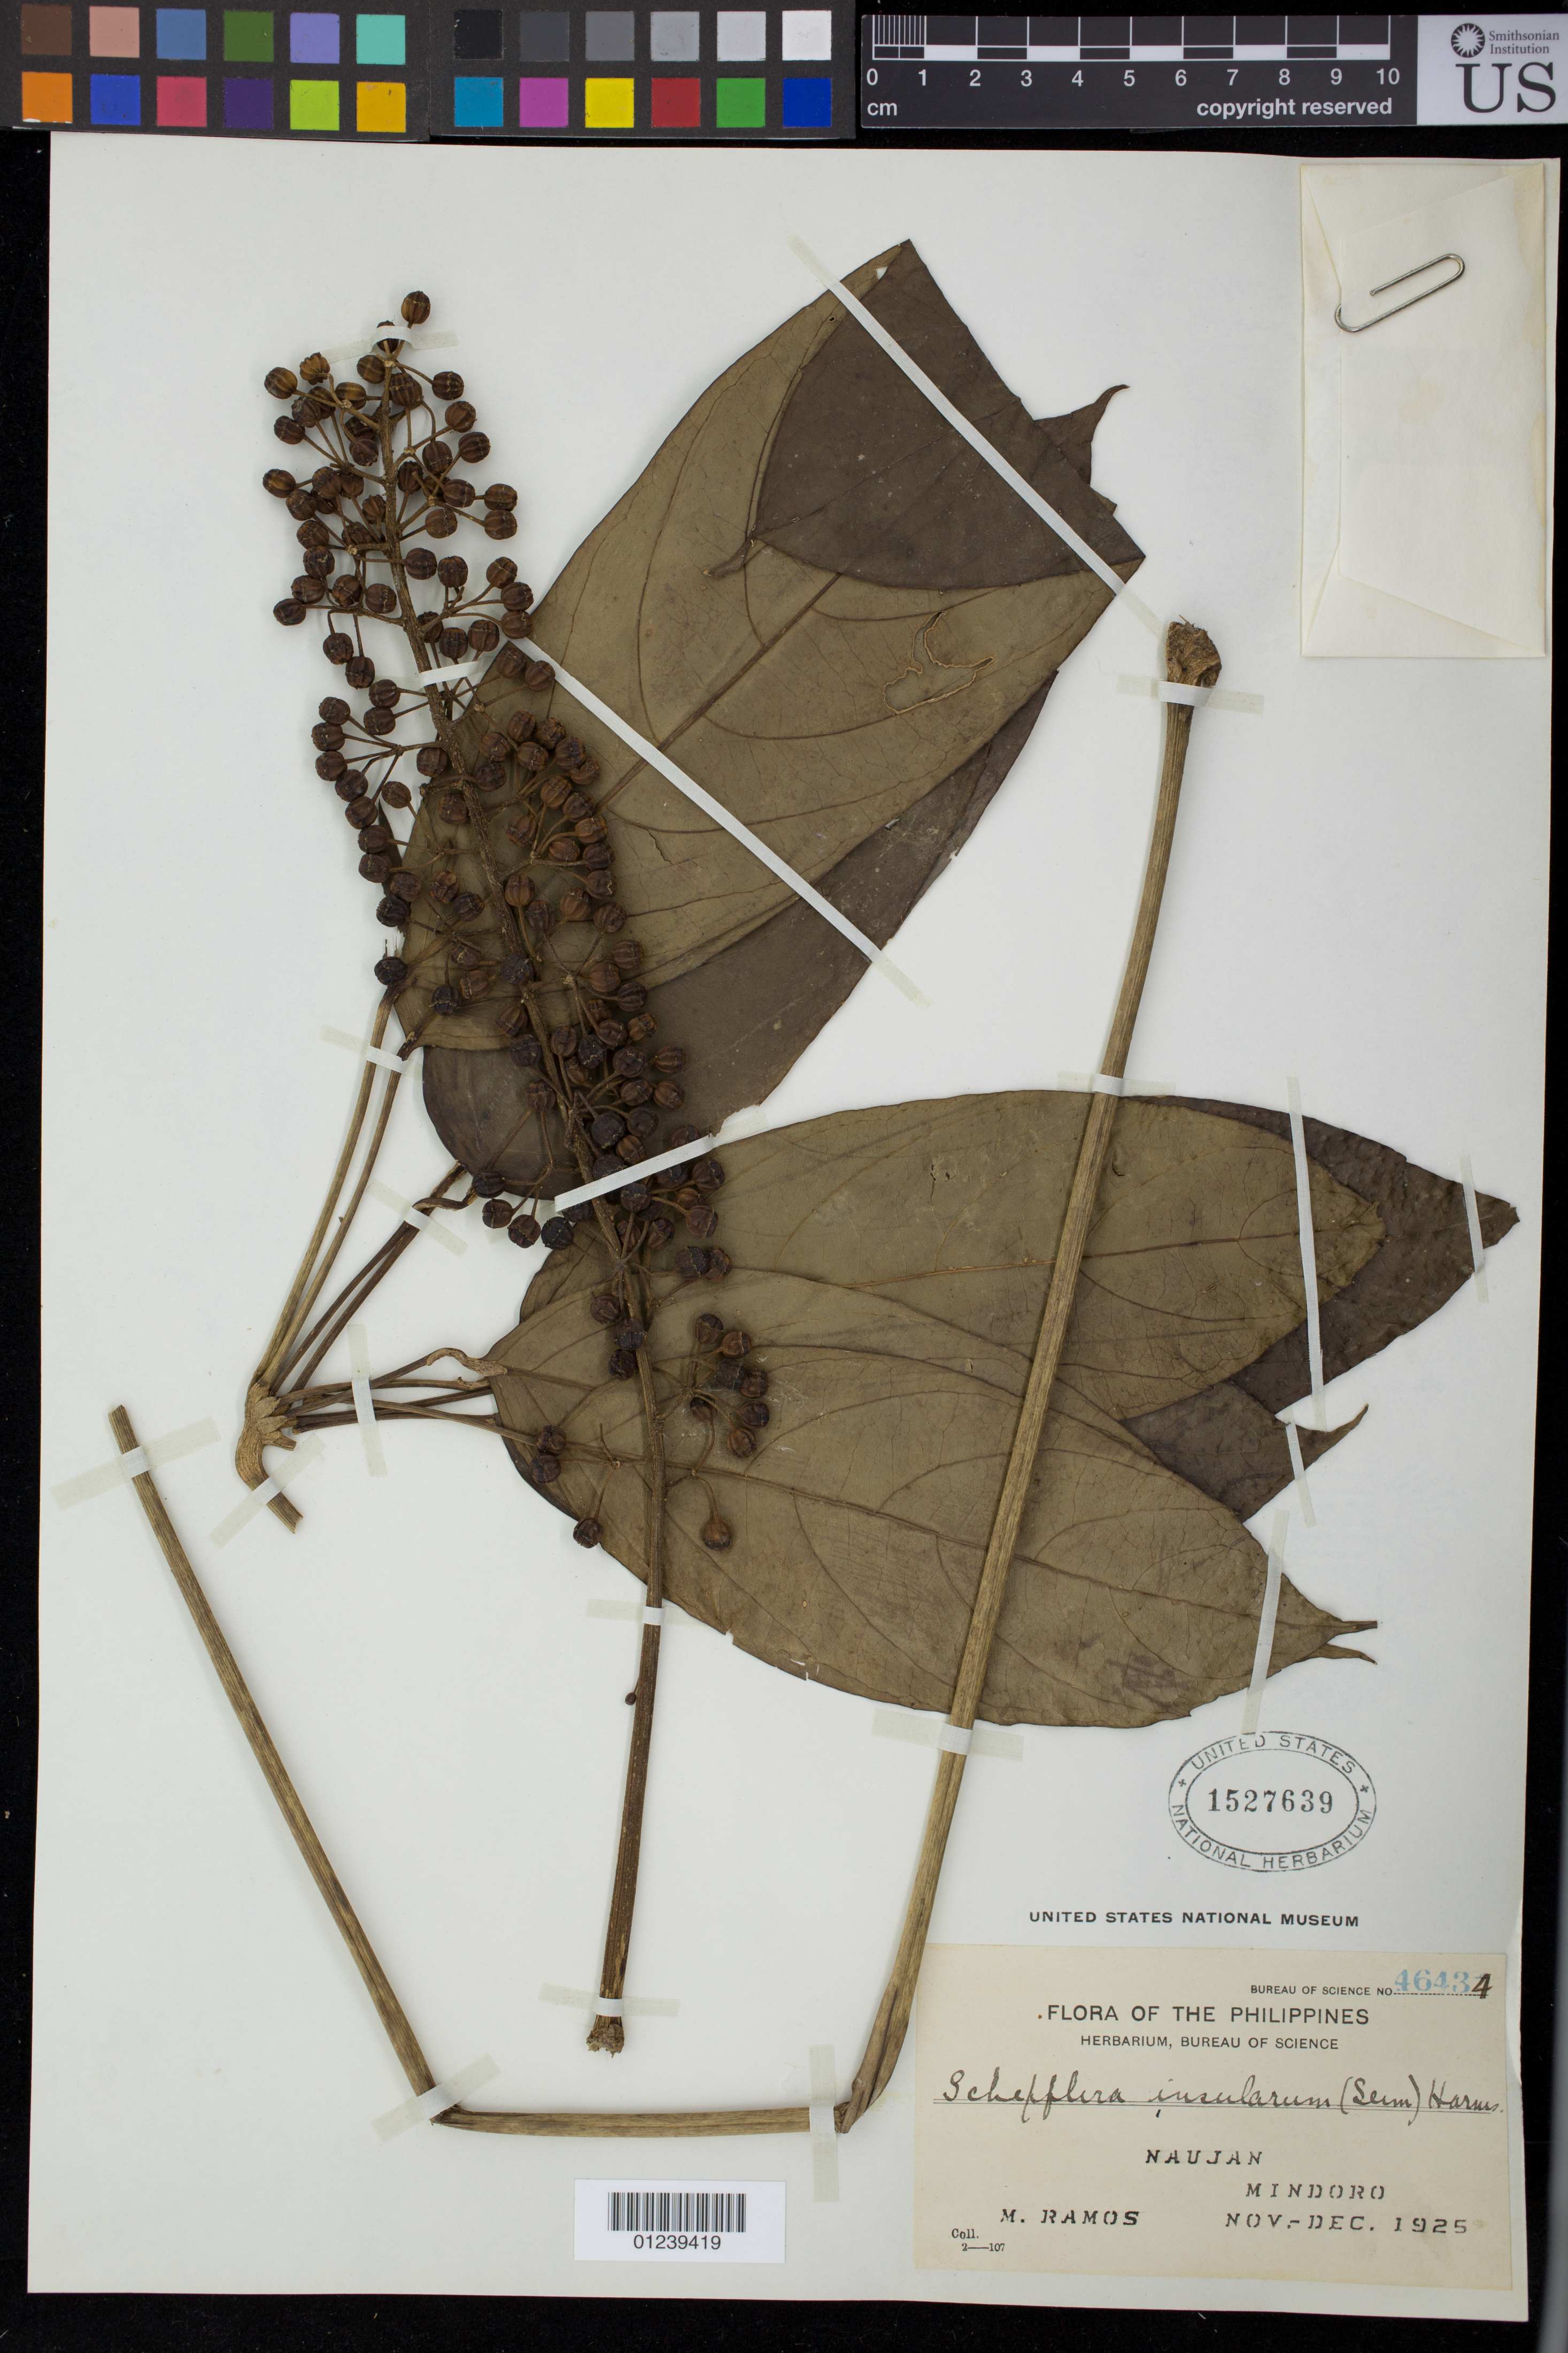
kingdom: Plantae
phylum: Tracheophyta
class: Magnoliopsida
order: Apiales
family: Araliaceae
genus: Schefflera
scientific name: Schefflera insularum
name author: (Seem.) Harms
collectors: M. Ramos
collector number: Bur. Sci. 46434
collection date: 1925-11/1925-12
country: Philippines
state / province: Mimaropa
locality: Naujan, Mindoro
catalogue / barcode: US 1527639